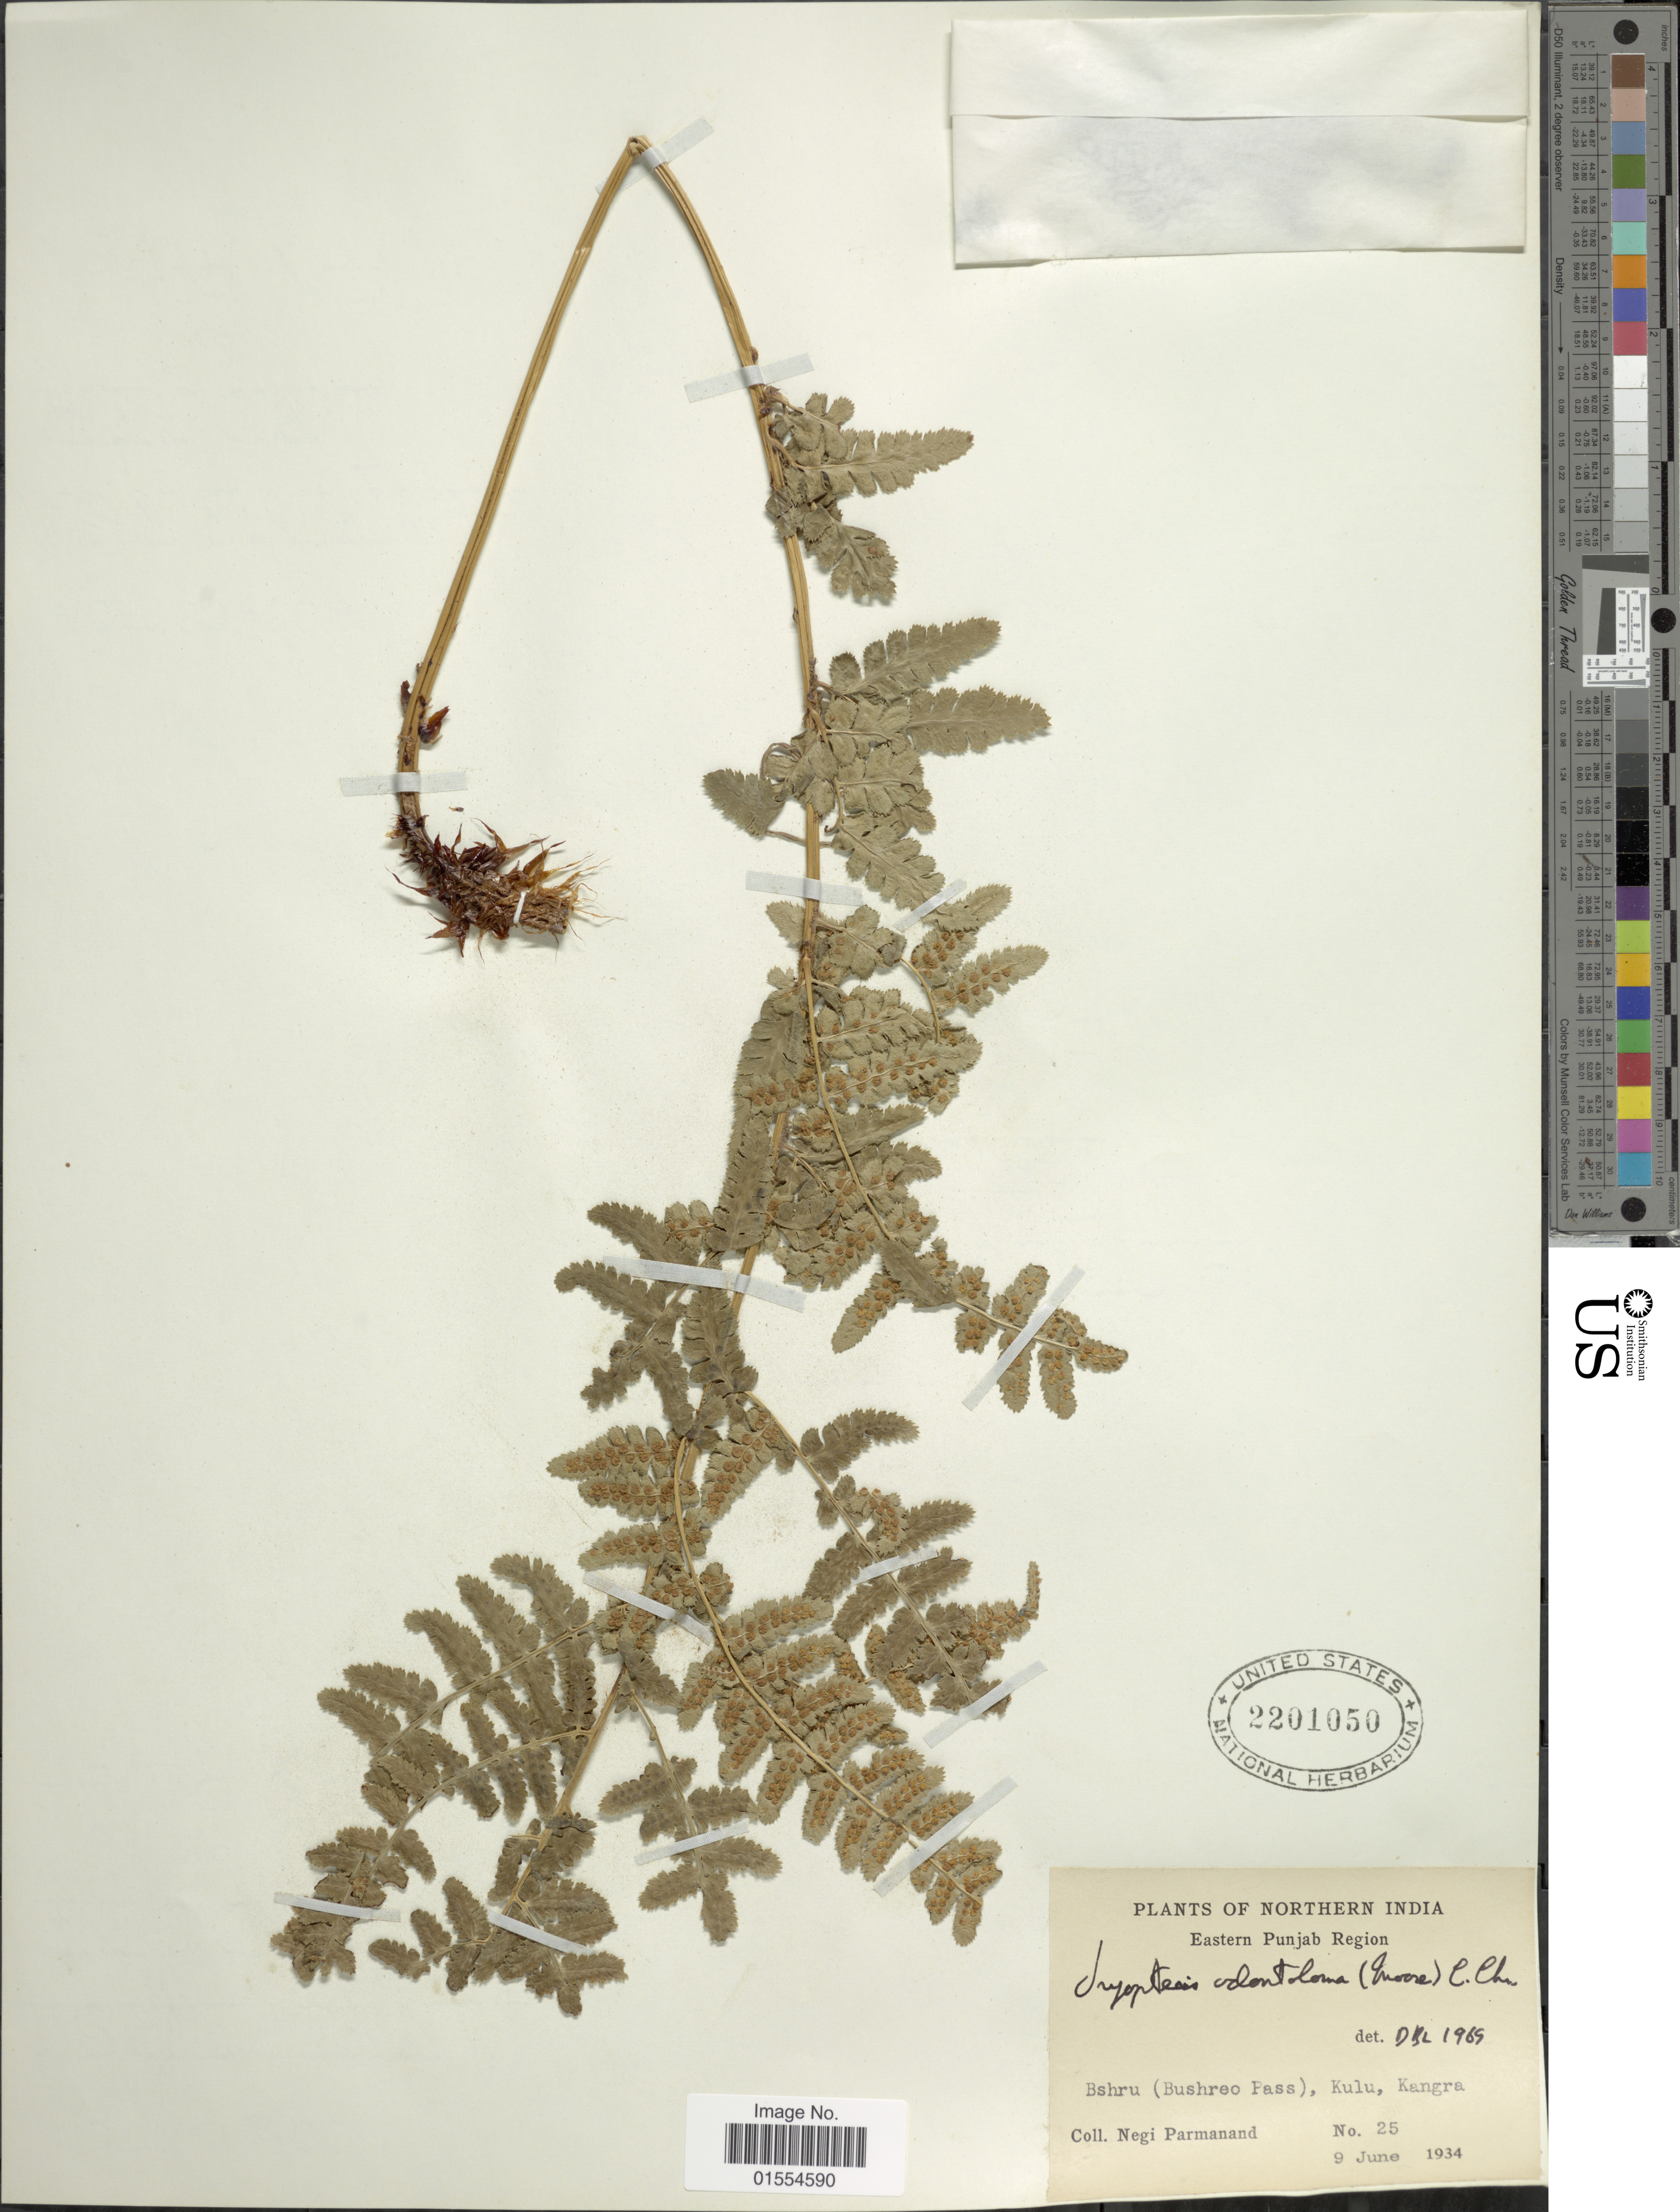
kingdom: Plantae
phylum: Tracheophyta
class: Polypodiopsida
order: Polypodiales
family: Dryopteridaceae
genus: Dryopteris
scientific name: Dryopteris odontoloma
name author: (Bedd.) C. Chr.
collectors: N. Parmanand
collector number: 25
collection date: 1934-06-09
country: India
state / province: Himachal Pradesh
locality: Northern India, Eastern Punjab Region, Bshru (Bushreo Pass), Kulu, Kangra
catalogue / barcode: US 2201050